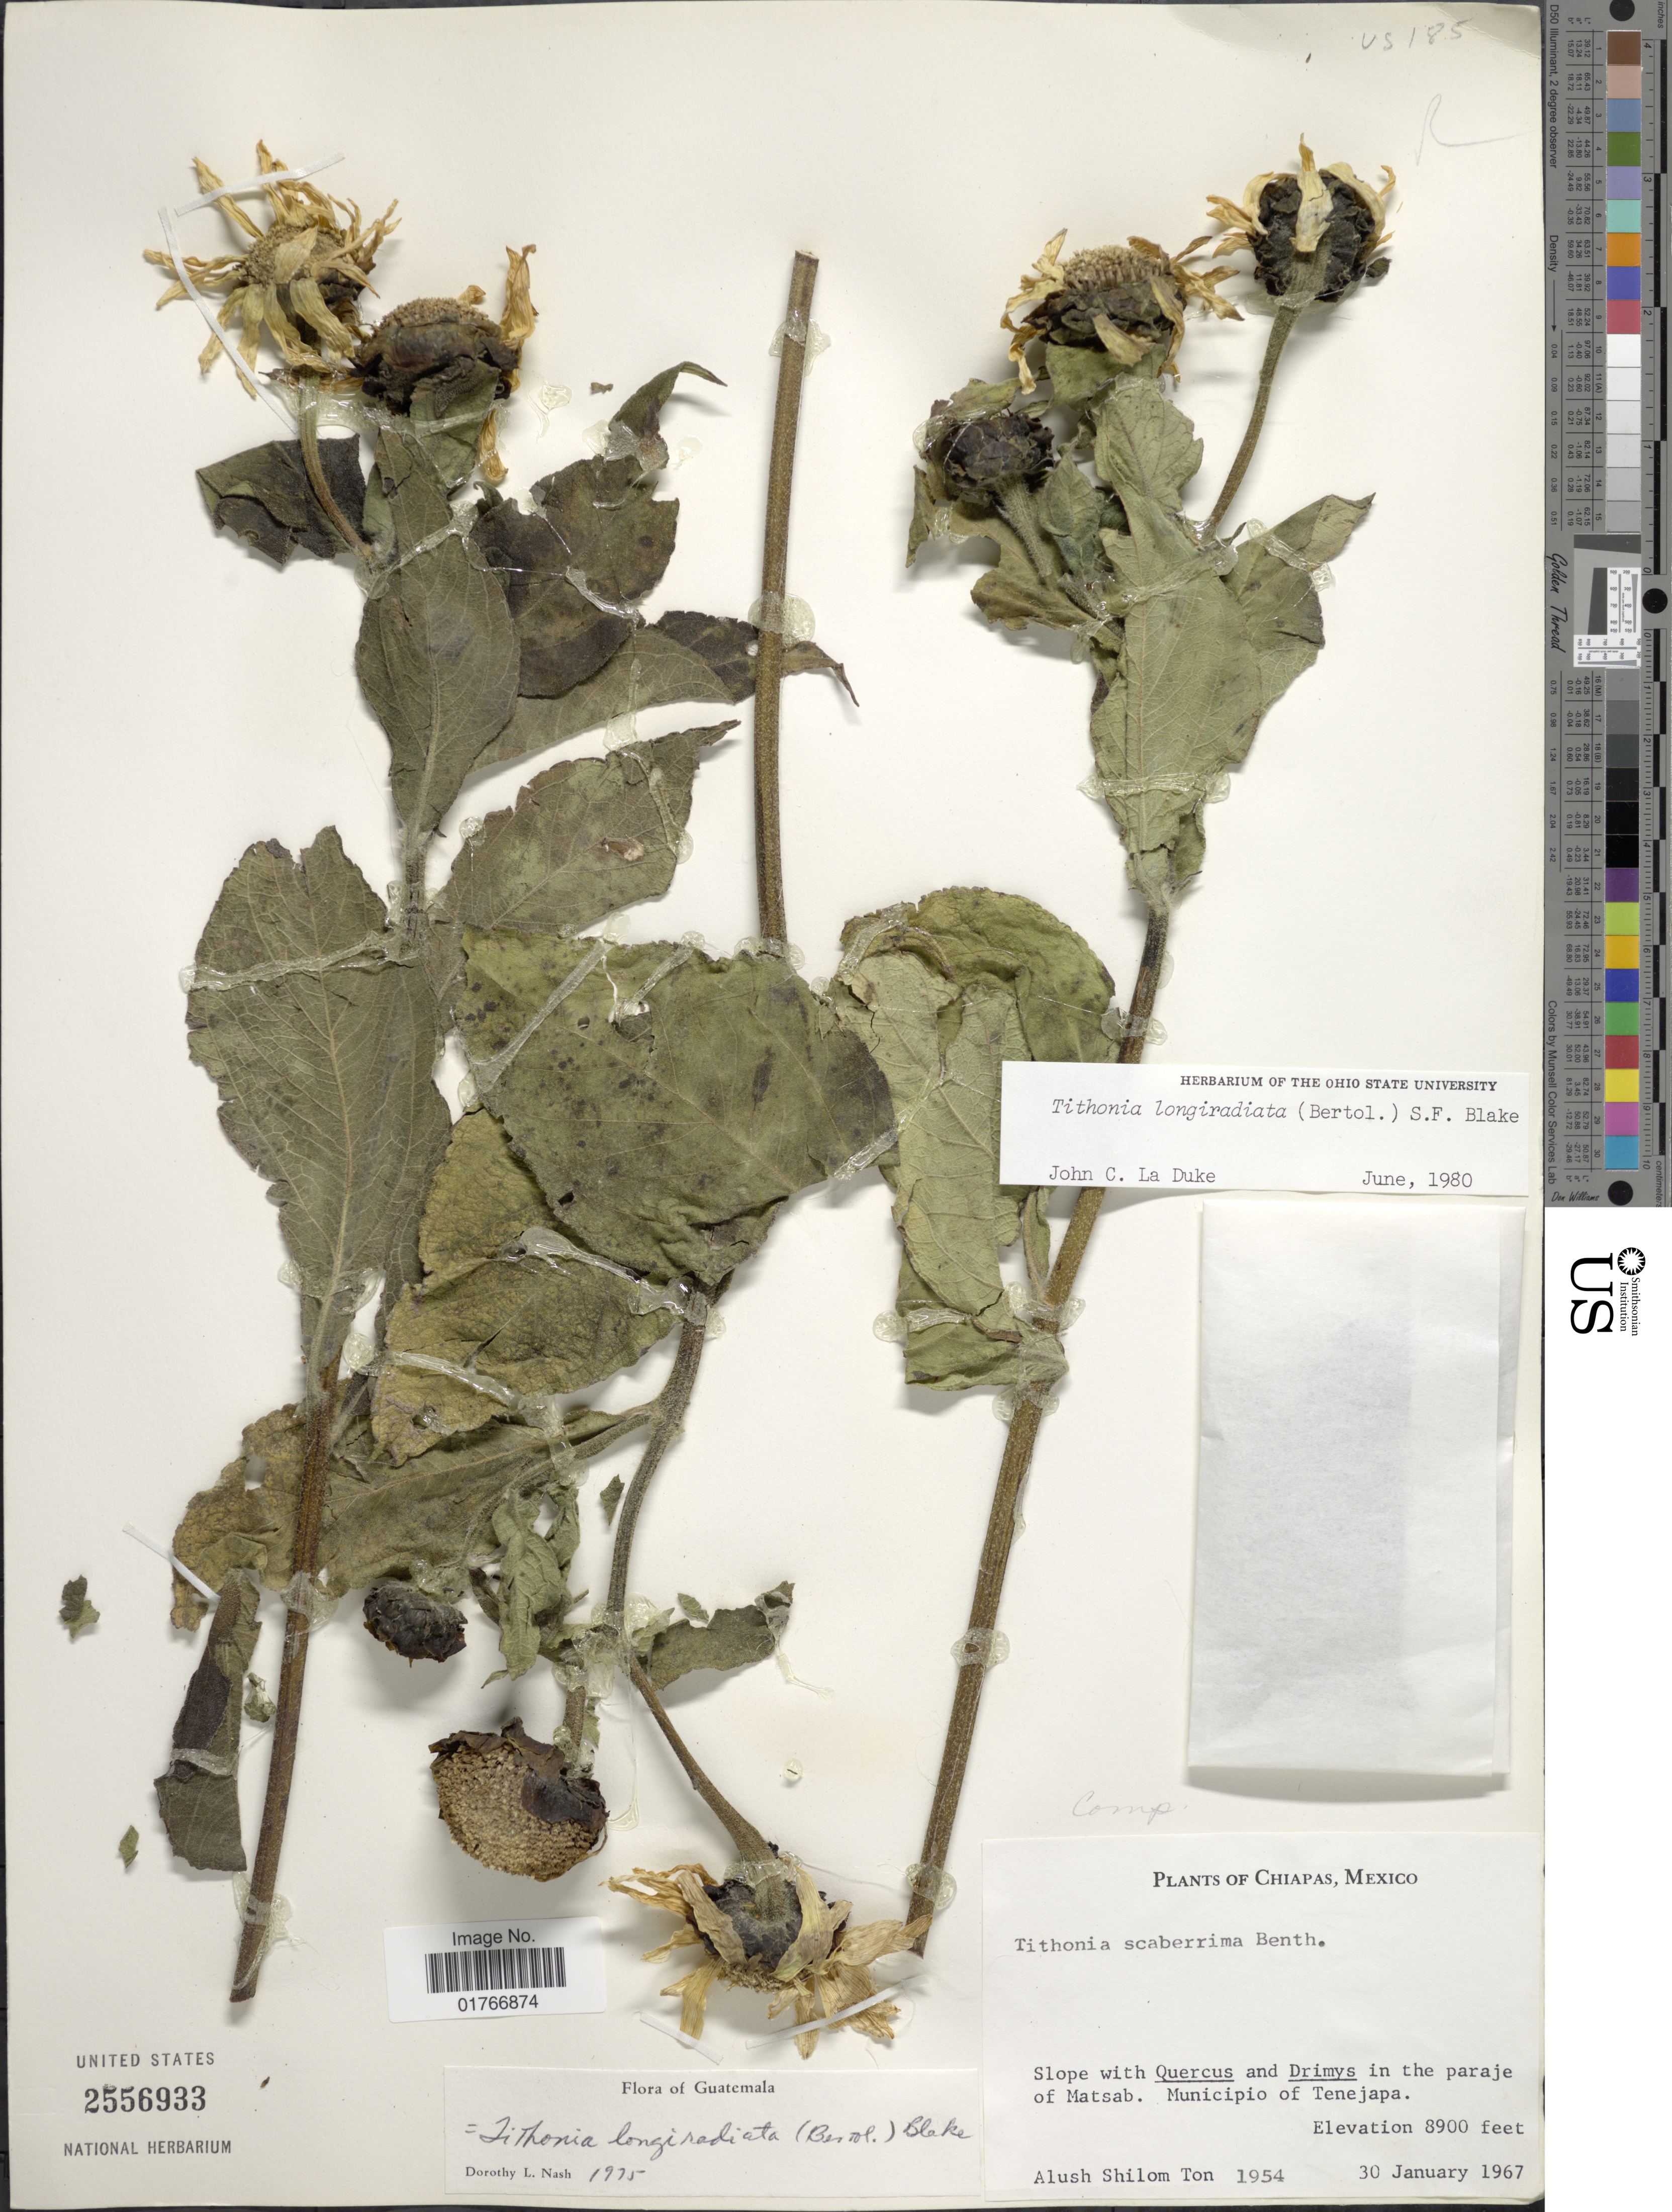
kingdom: Plantae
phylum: Tracheophyta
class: Magnoliopsida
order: Asterales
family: Asteraceae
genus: Tithonia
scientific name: Tithonia longiradiata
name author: (Bertol.) S.F. Blake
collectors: A. M. Ton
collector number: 1954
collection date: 1967-01-30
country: Mexico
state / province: Chiapas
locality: In the paraje of Matsab, Municipio of Tenejapa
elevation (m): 2713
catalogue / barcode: US 2556933